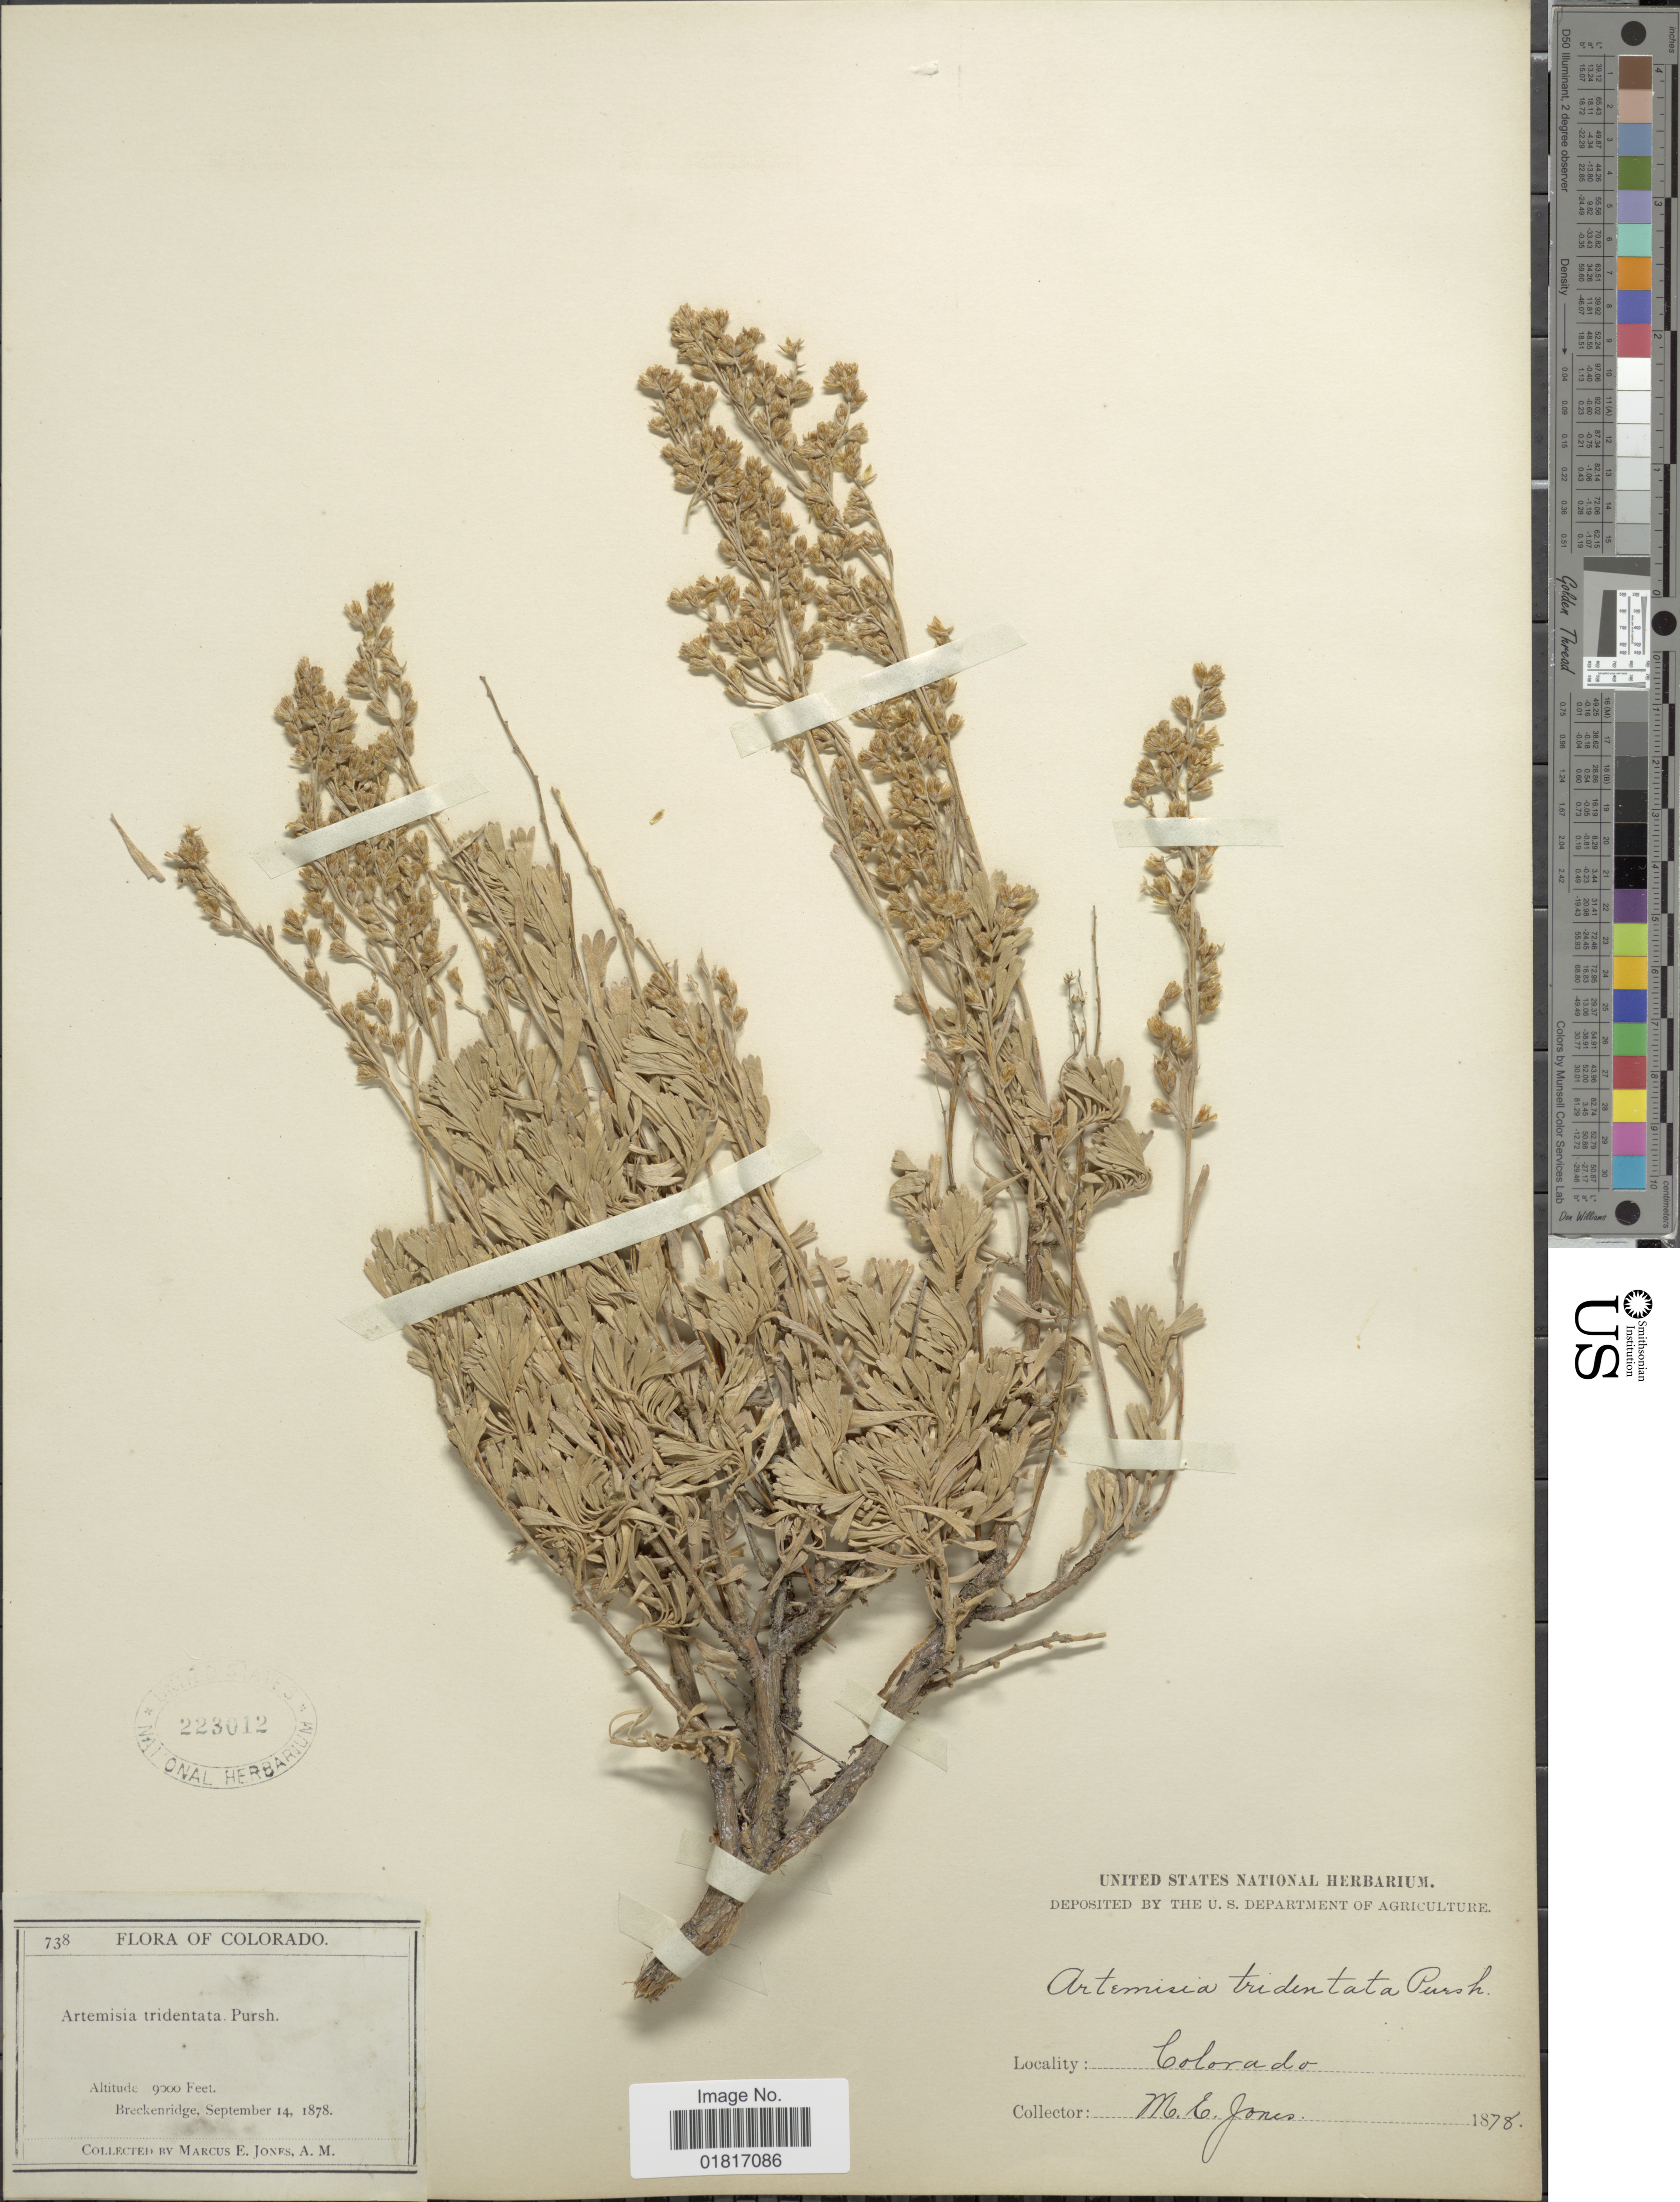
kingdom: Plantae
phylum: Tracheophyta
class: Magnoliopsida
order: Asterales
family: Asteraceae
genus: Artemisia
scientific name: Artemisia tridentata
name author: Nutt.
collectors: M. E. Jones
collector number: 738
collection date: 1878-09-14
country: United States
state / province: Colorado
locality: Breckenridge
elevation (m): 2743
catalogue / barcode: US 233012